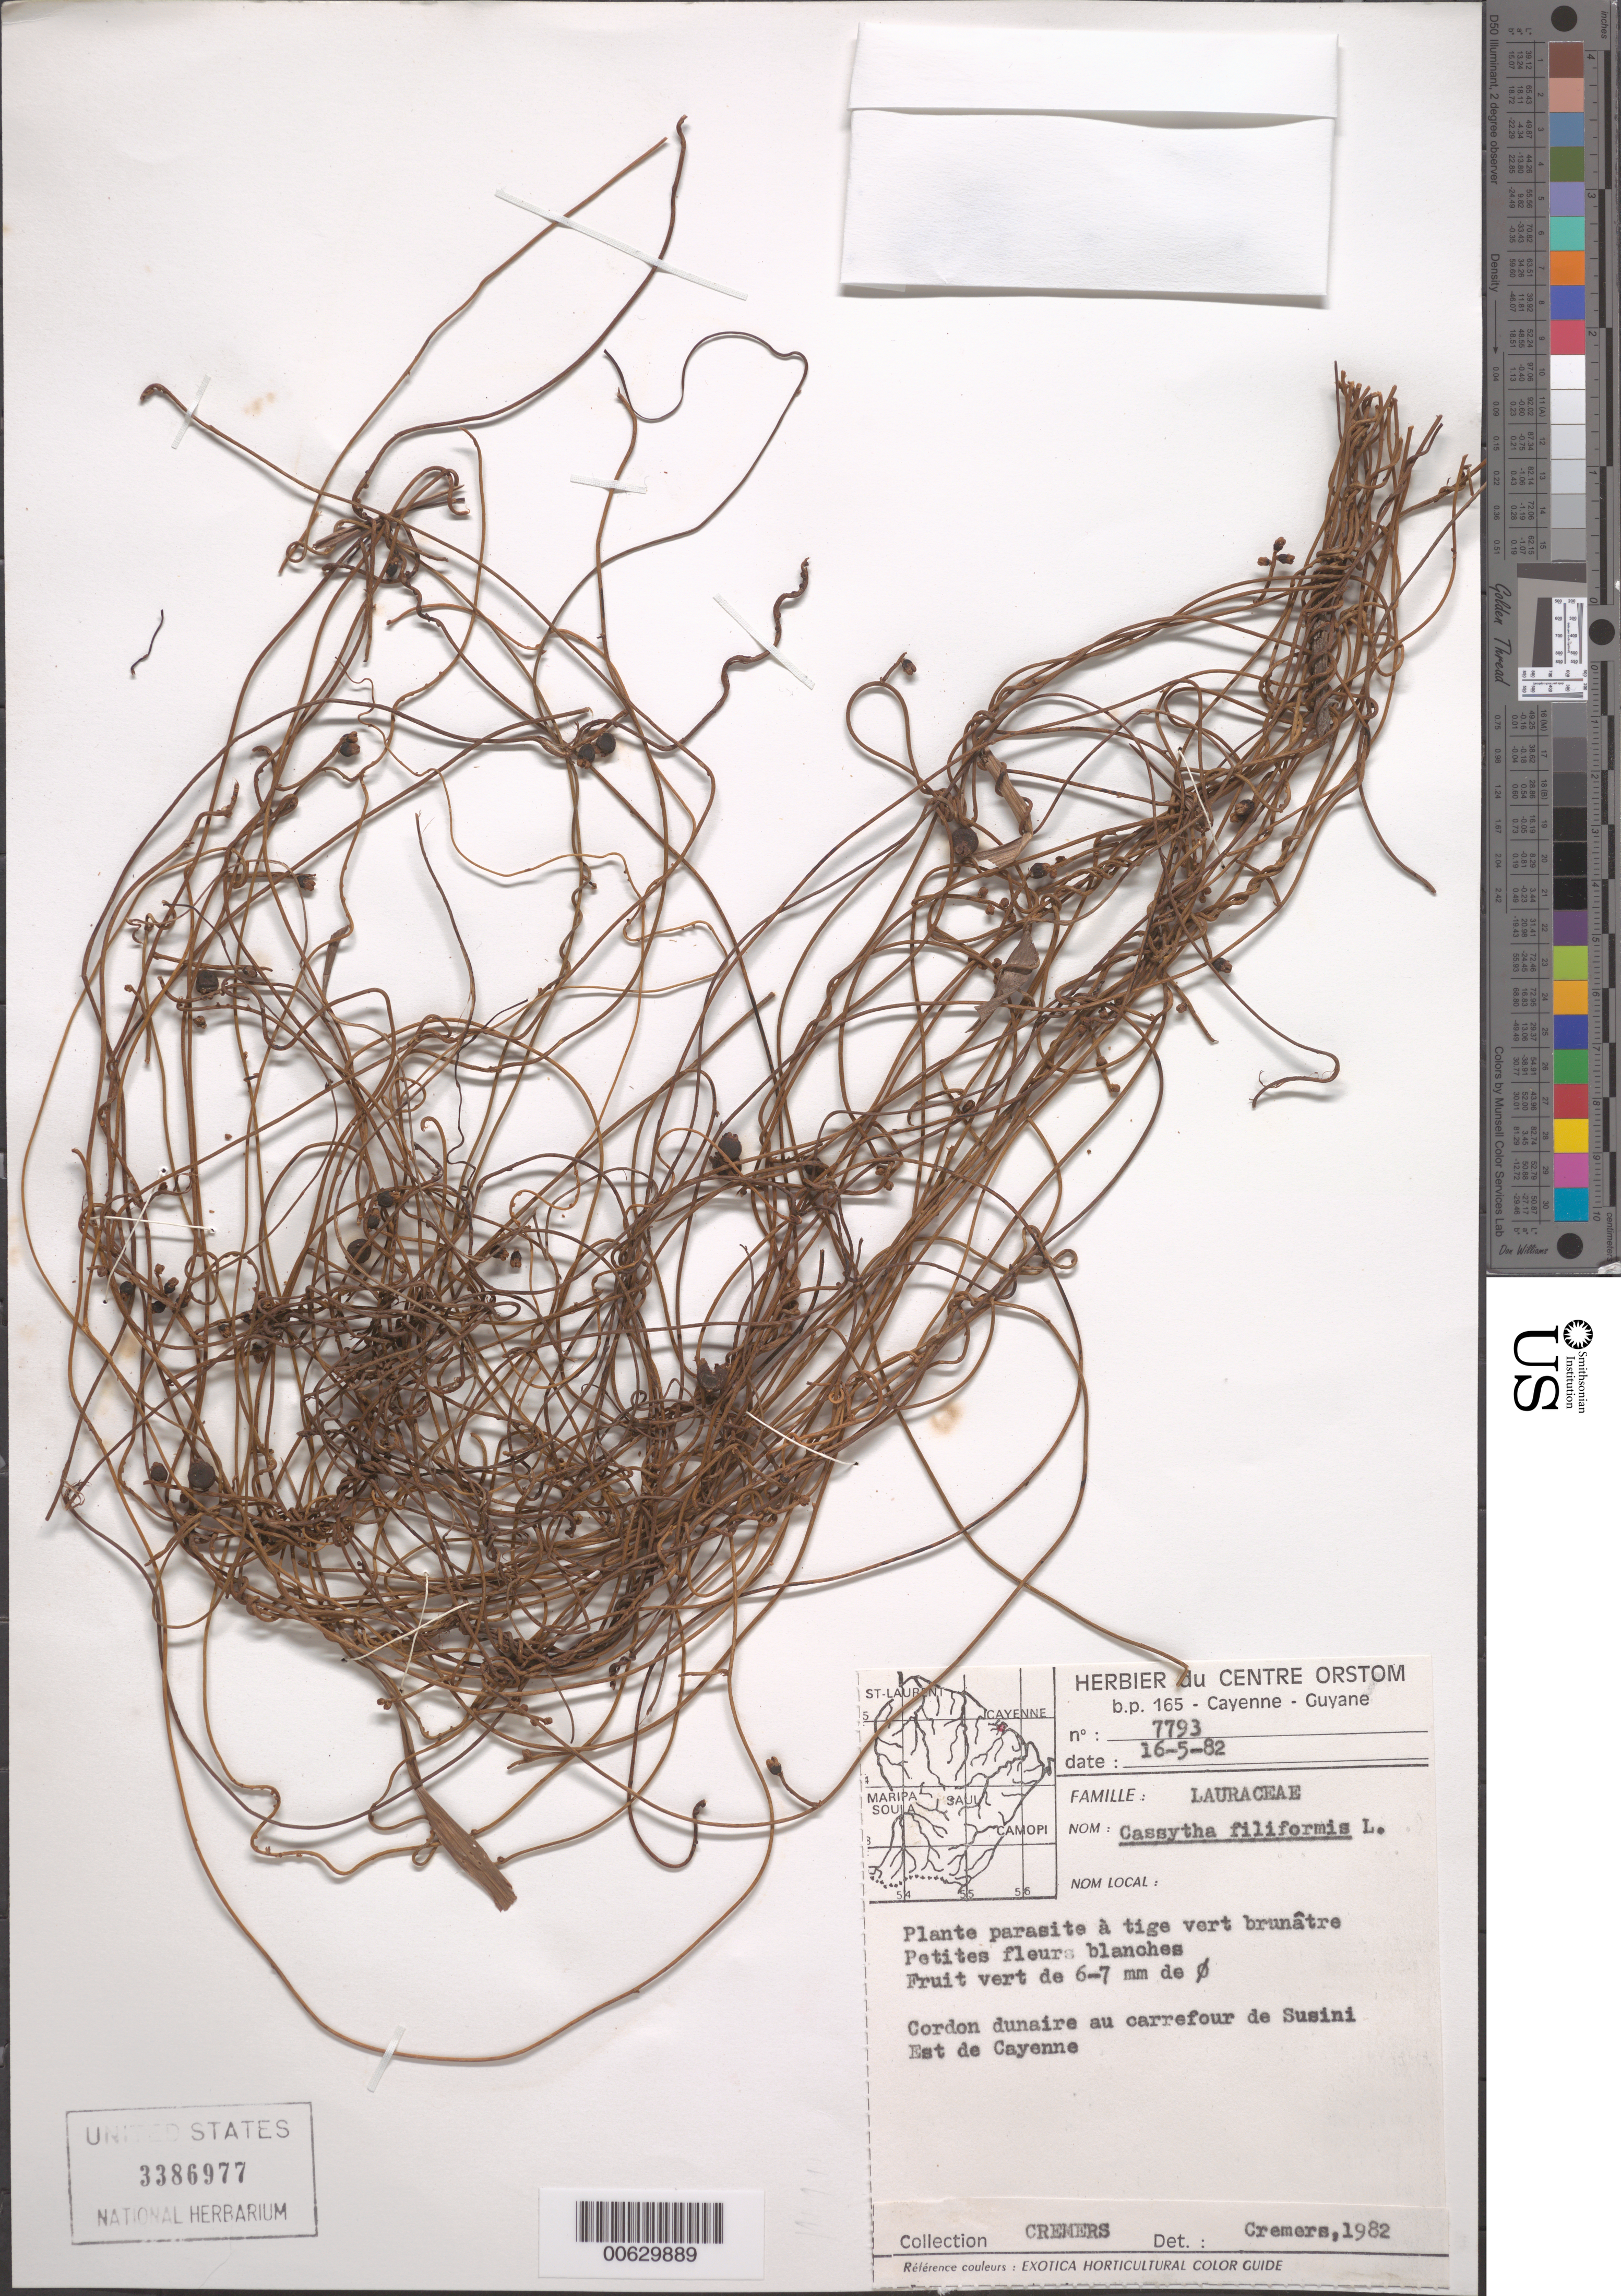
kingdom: Plantae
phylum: Tracheophyta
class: Magnoliopsida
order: Laurales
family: Lauraceae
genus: Cassytha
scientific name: Cassytha filiformis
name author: L.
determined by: Cremers, Georges A.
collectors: G. Cremers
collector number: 7793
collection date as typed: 16-May-82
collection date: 1982-05-16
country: French Guiana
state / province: Cayenne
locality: Cayenne, E, cordon dunaire apres le carrefour de Susini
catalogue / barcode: US 3386977